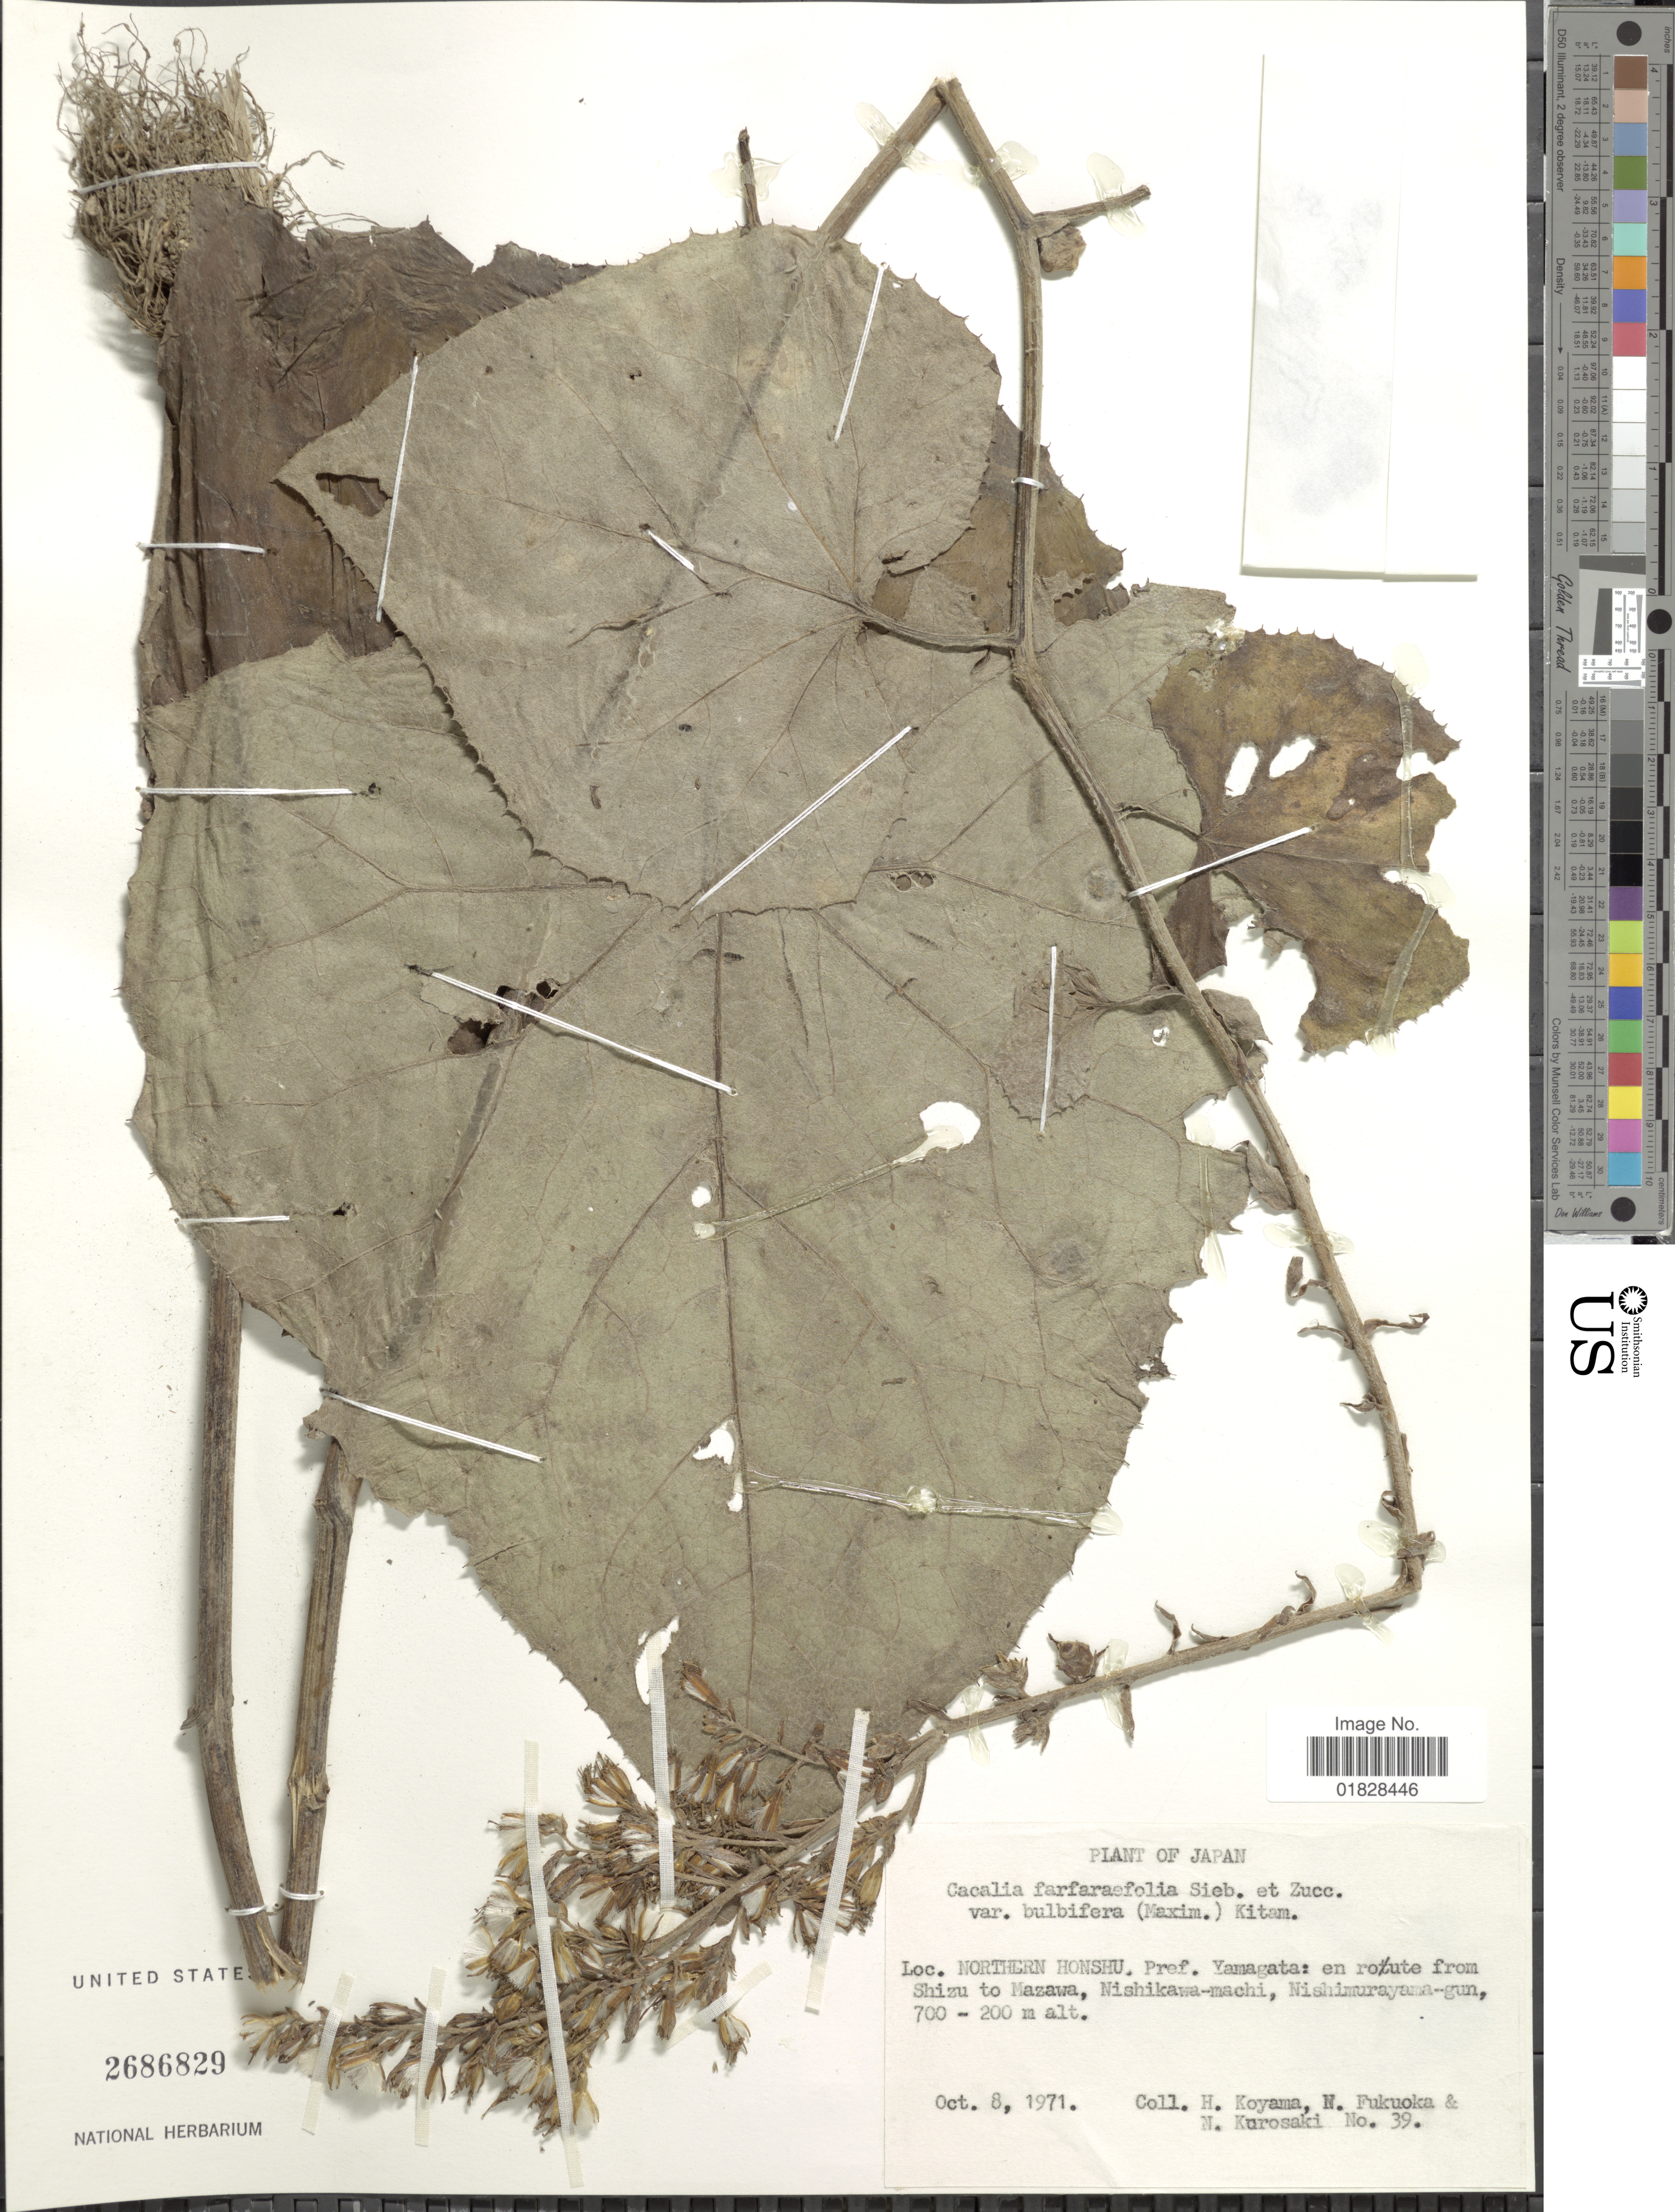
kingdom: Plantae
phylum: Tracheophyta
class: Magnoliopsida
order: Asterales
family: Asteraceae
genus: Parasenecio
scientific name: Parasenecio farfarifolius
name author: (Siebold & Zucc.) H. Koyama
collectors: H. Koyama, N. Fukuoka & N. Kurosaki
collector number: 39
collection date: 1971-10-08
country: Japan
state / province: Yamagata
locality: Northern Honshu, Pref. Yamagata: en route from Shizu to Mazawa, Nishikawa-machi, Nishimurayama-gun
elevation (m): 200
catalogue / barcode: US 2686829